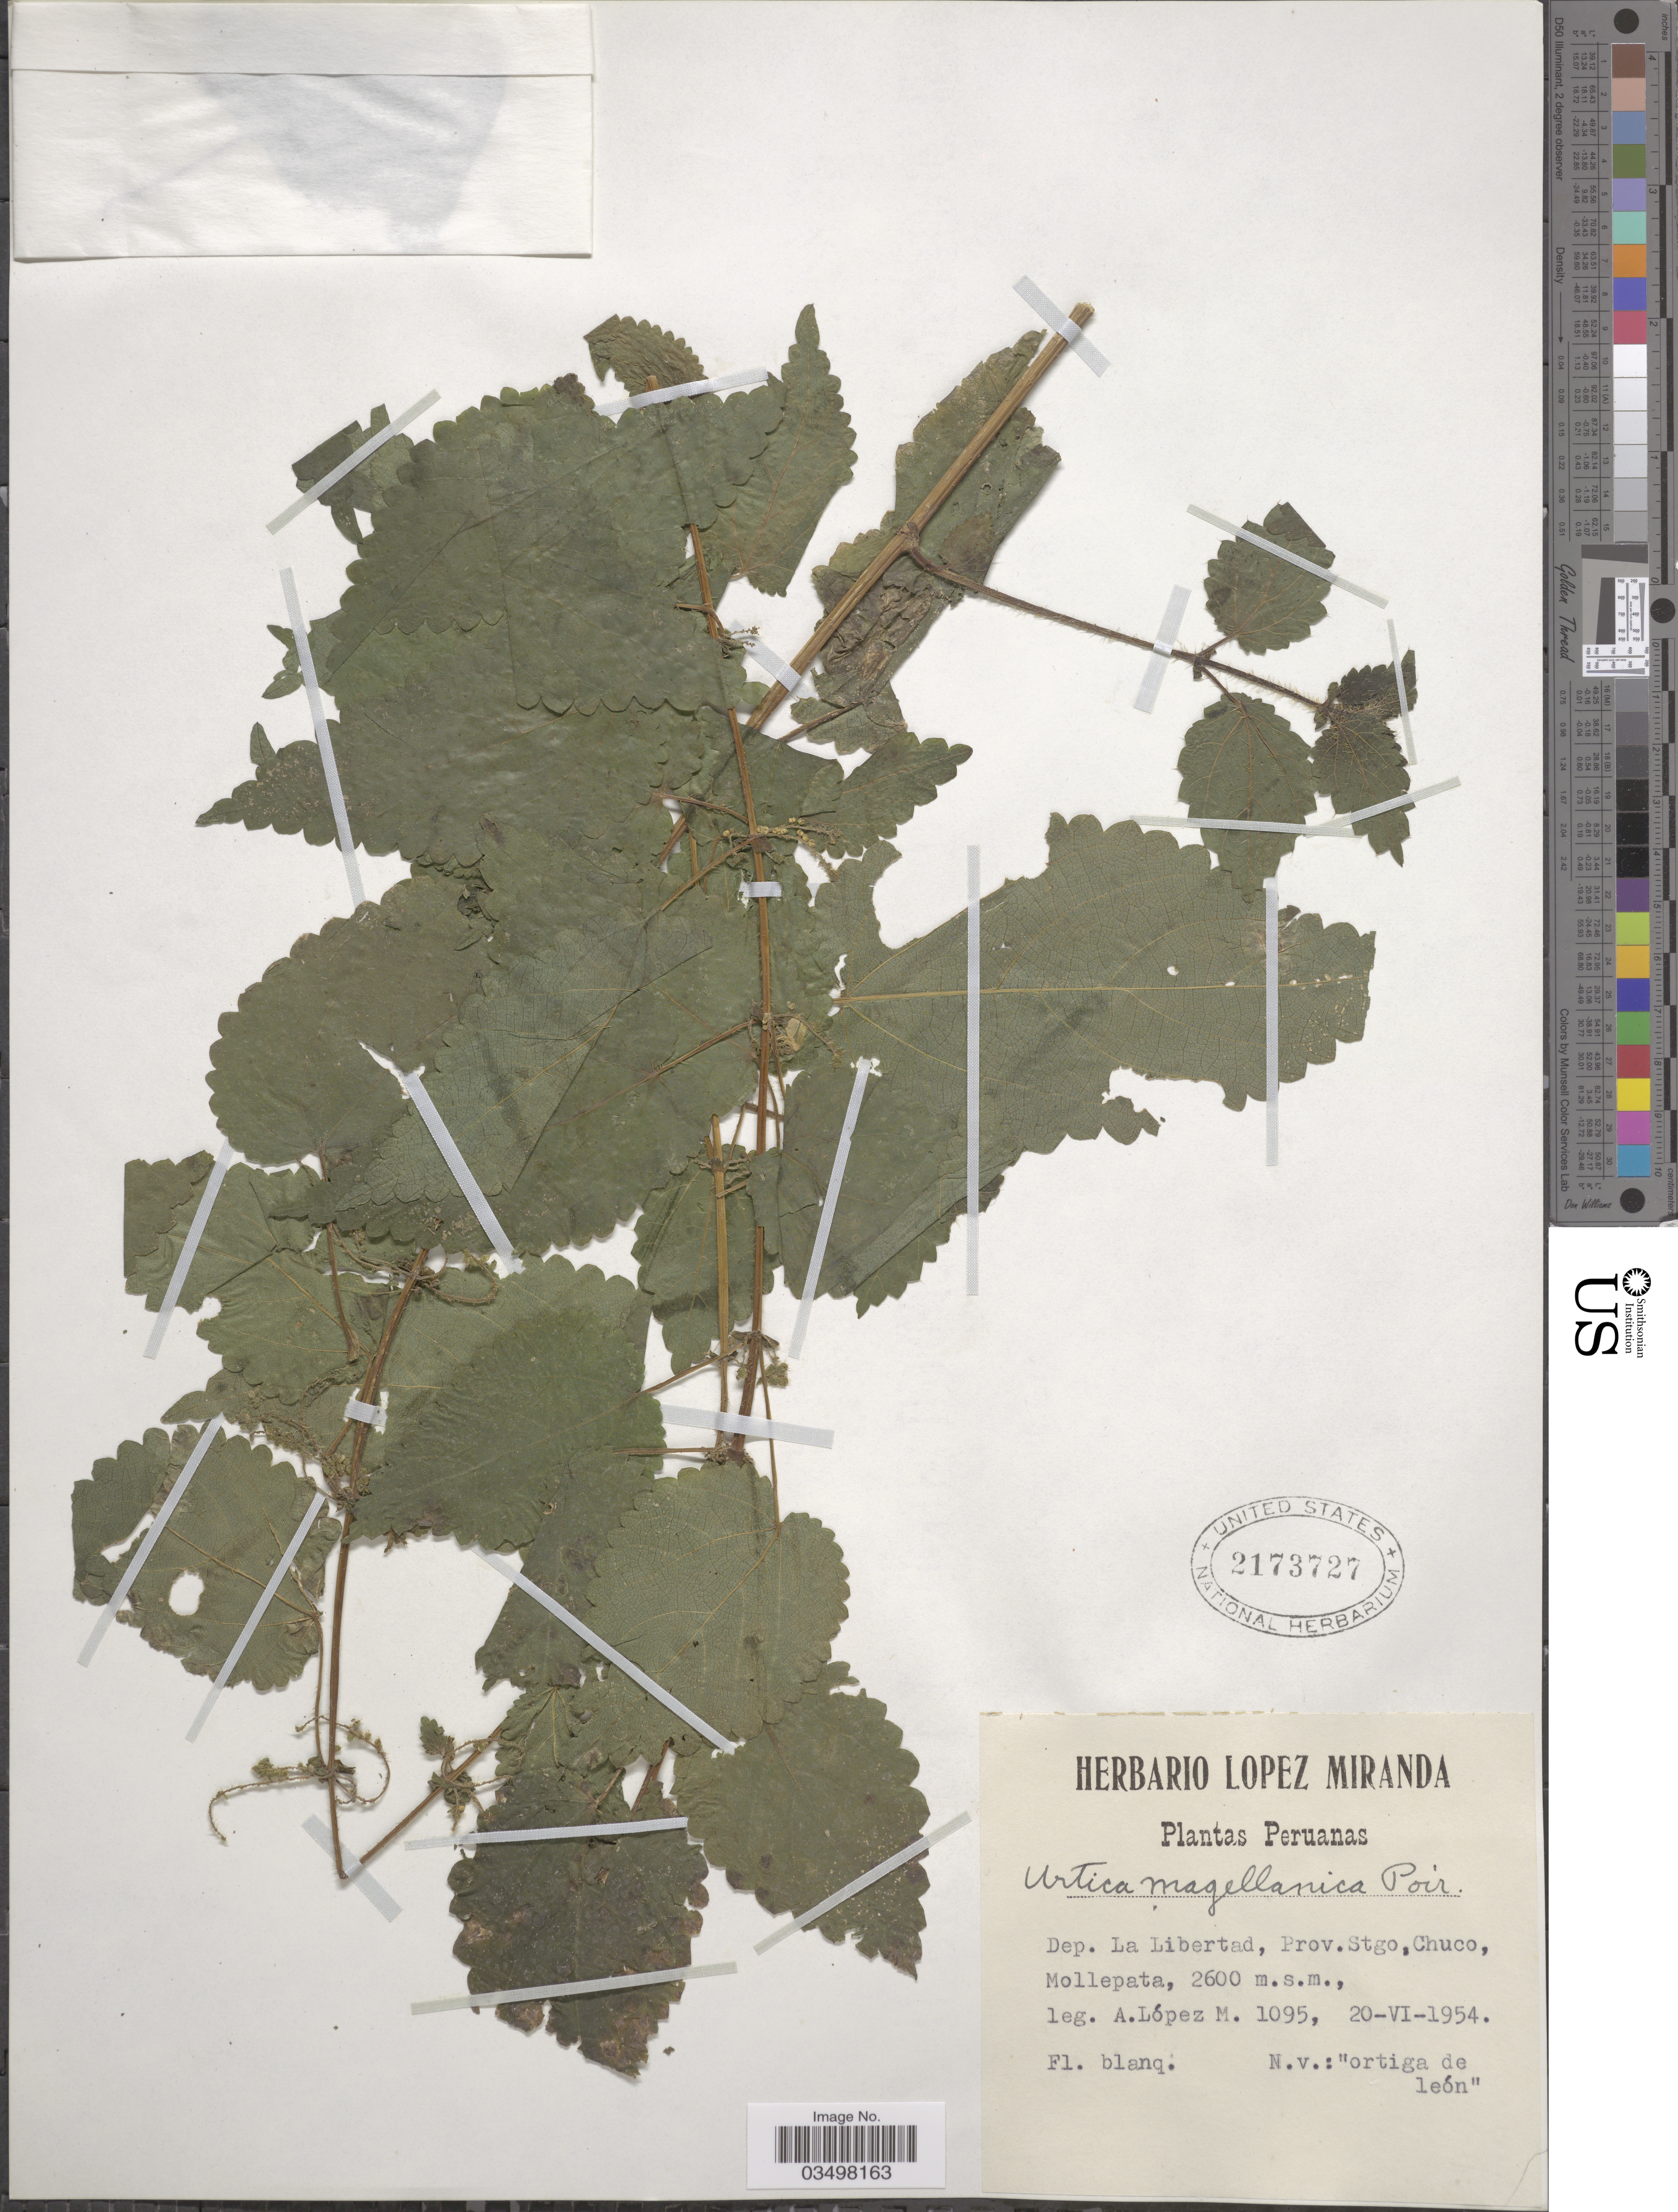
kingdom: Plantae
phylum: Tracheophyta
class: Magnoliopsida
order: Rosales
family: Urticaceae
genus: Urtica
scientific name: Urtica magellanica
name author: Juss. ex Poir.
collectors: A. López M.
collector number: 1095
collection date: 1954-06-20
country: Peru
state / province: La Libertad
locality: Dep. La Libertad, Prov. Stgo, Chuco, Mollepata.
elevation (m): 2600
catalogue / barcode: US 2173727